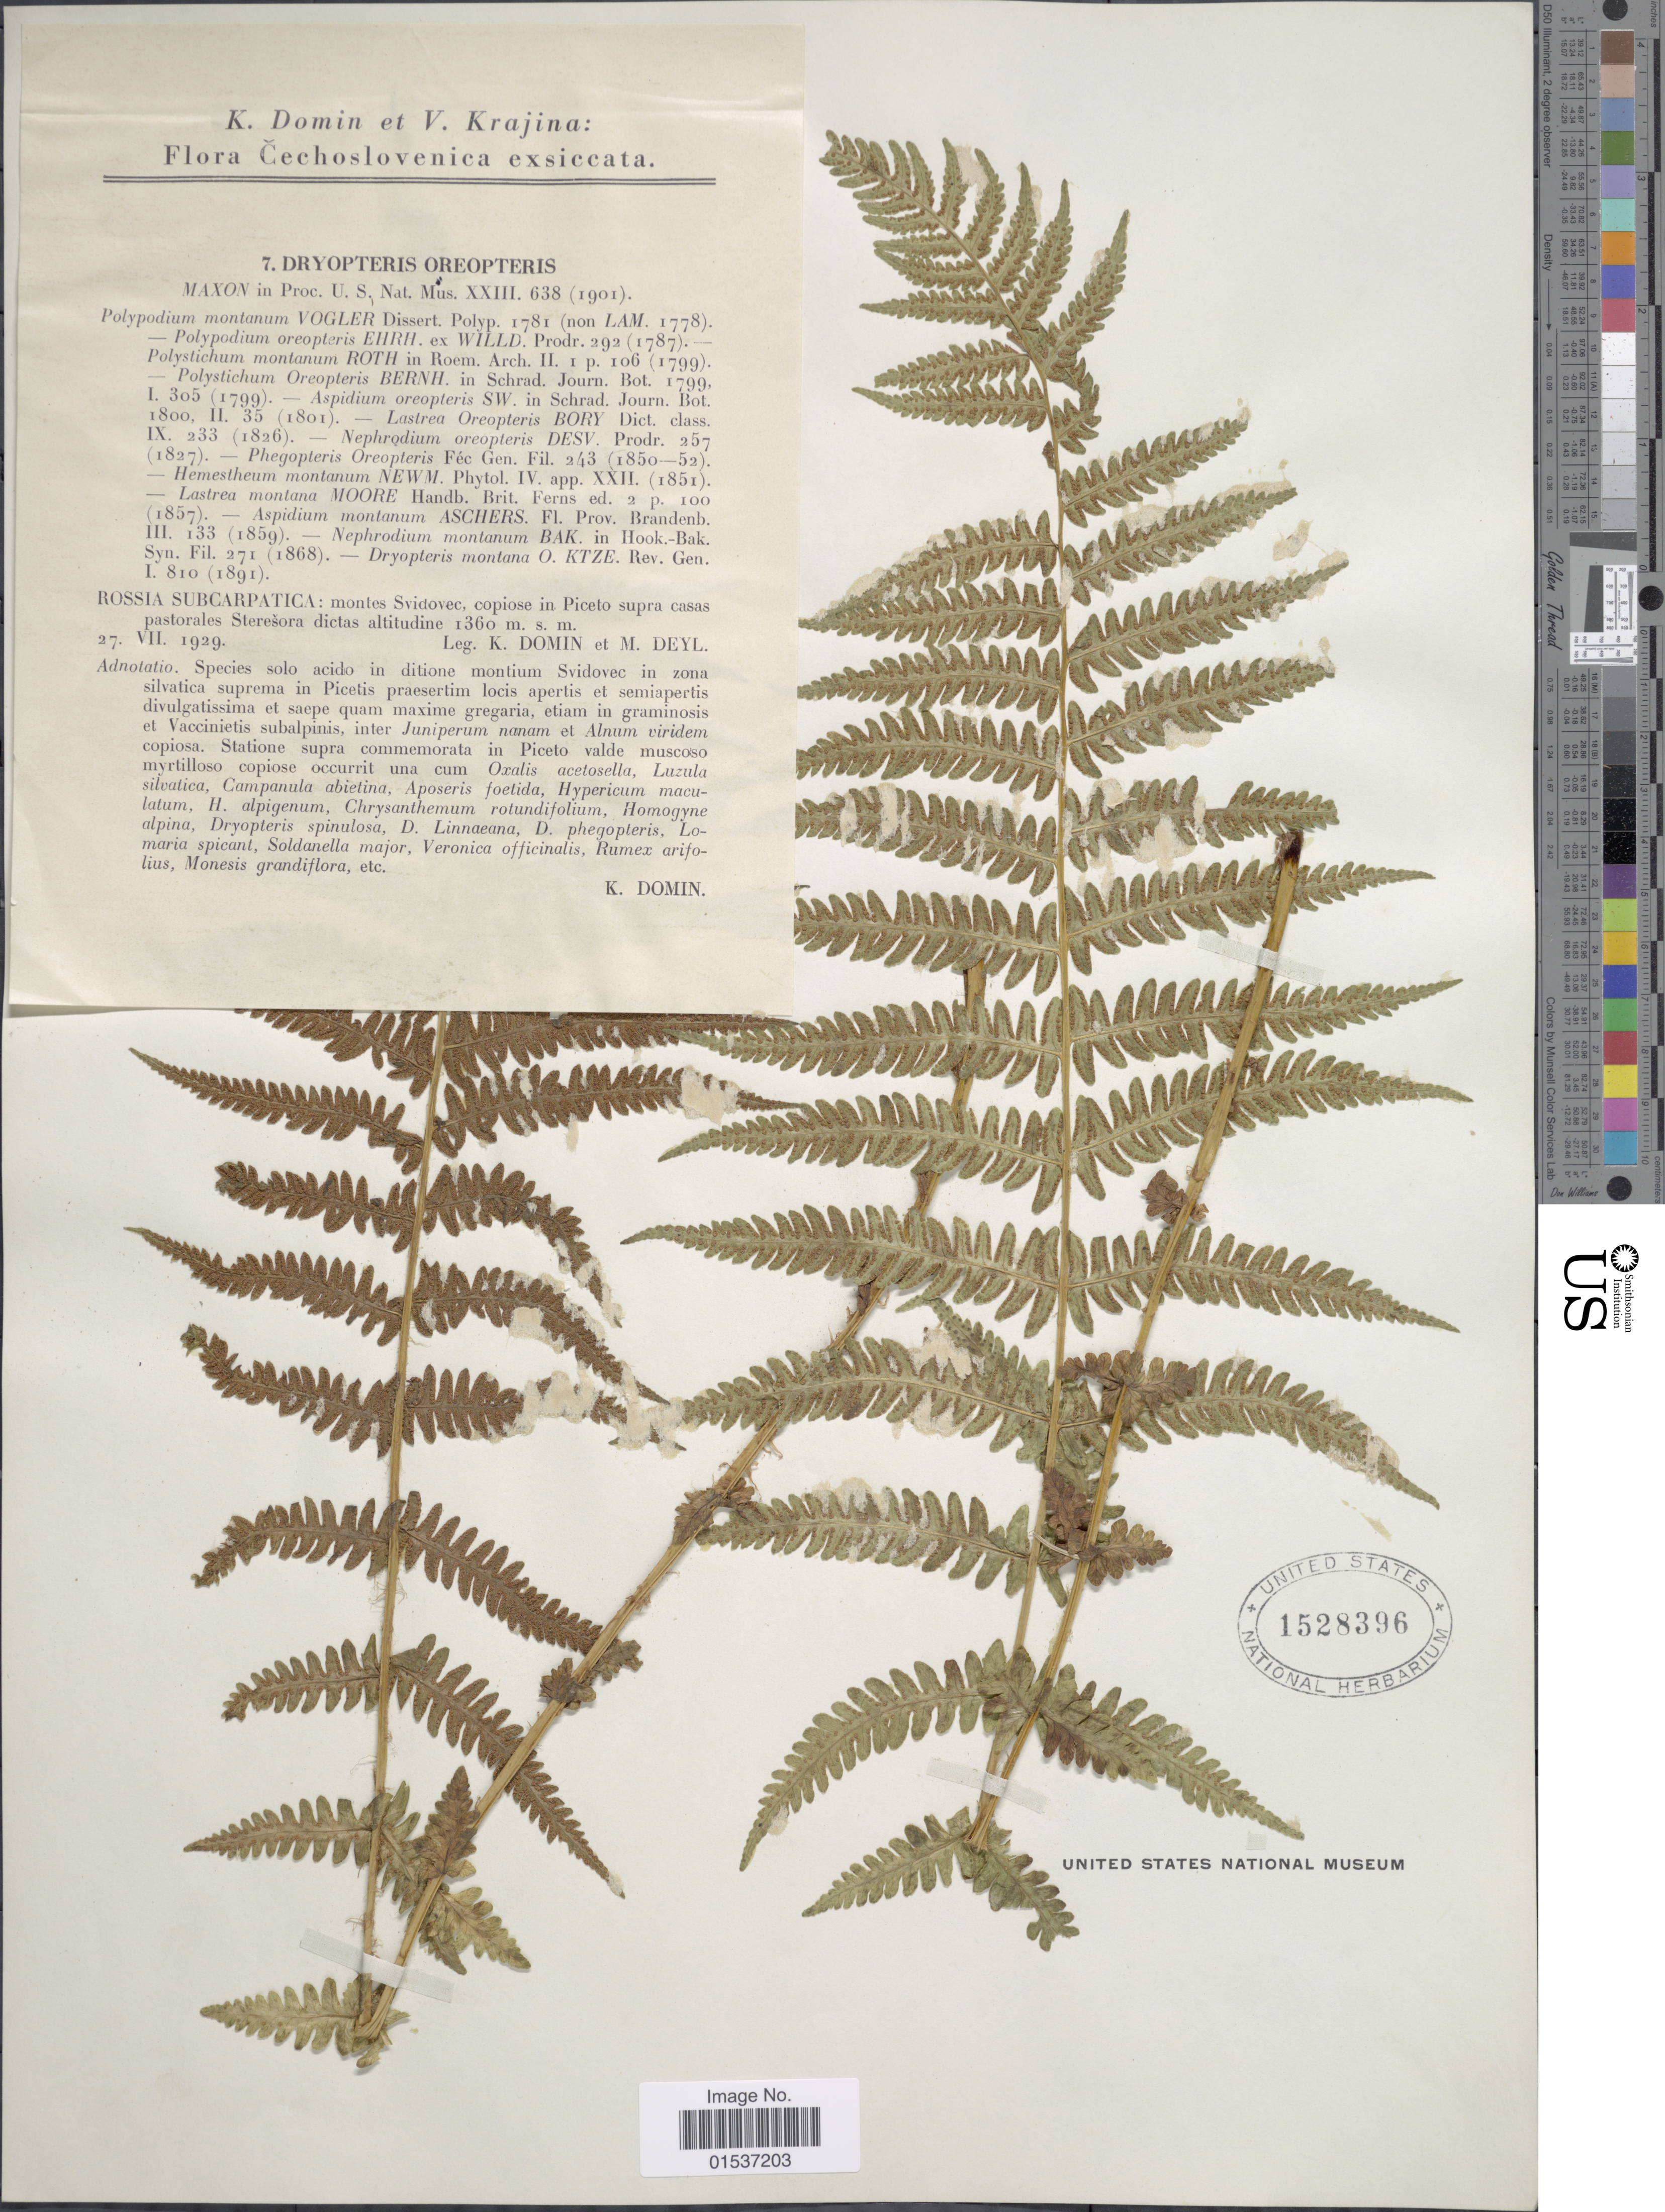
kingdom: Plantae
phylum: Tracheophyta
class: Polypodiopsida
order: Polypodiales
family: Thelypteridaceae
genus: Oreopteris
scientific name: Oreopteris limbosperma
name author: (All.) K. Iwats.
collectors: K. Domin & M. Deyl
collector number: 7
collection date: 1929-07-27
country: Ukraine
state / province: Zakarpattya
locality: Cechoslovenica, Rossia Subcarpatica: montes Svidovec, copiose in Piceto supra casas pastorales Steresora dictas.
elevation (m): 1360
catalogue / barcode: US 1528396